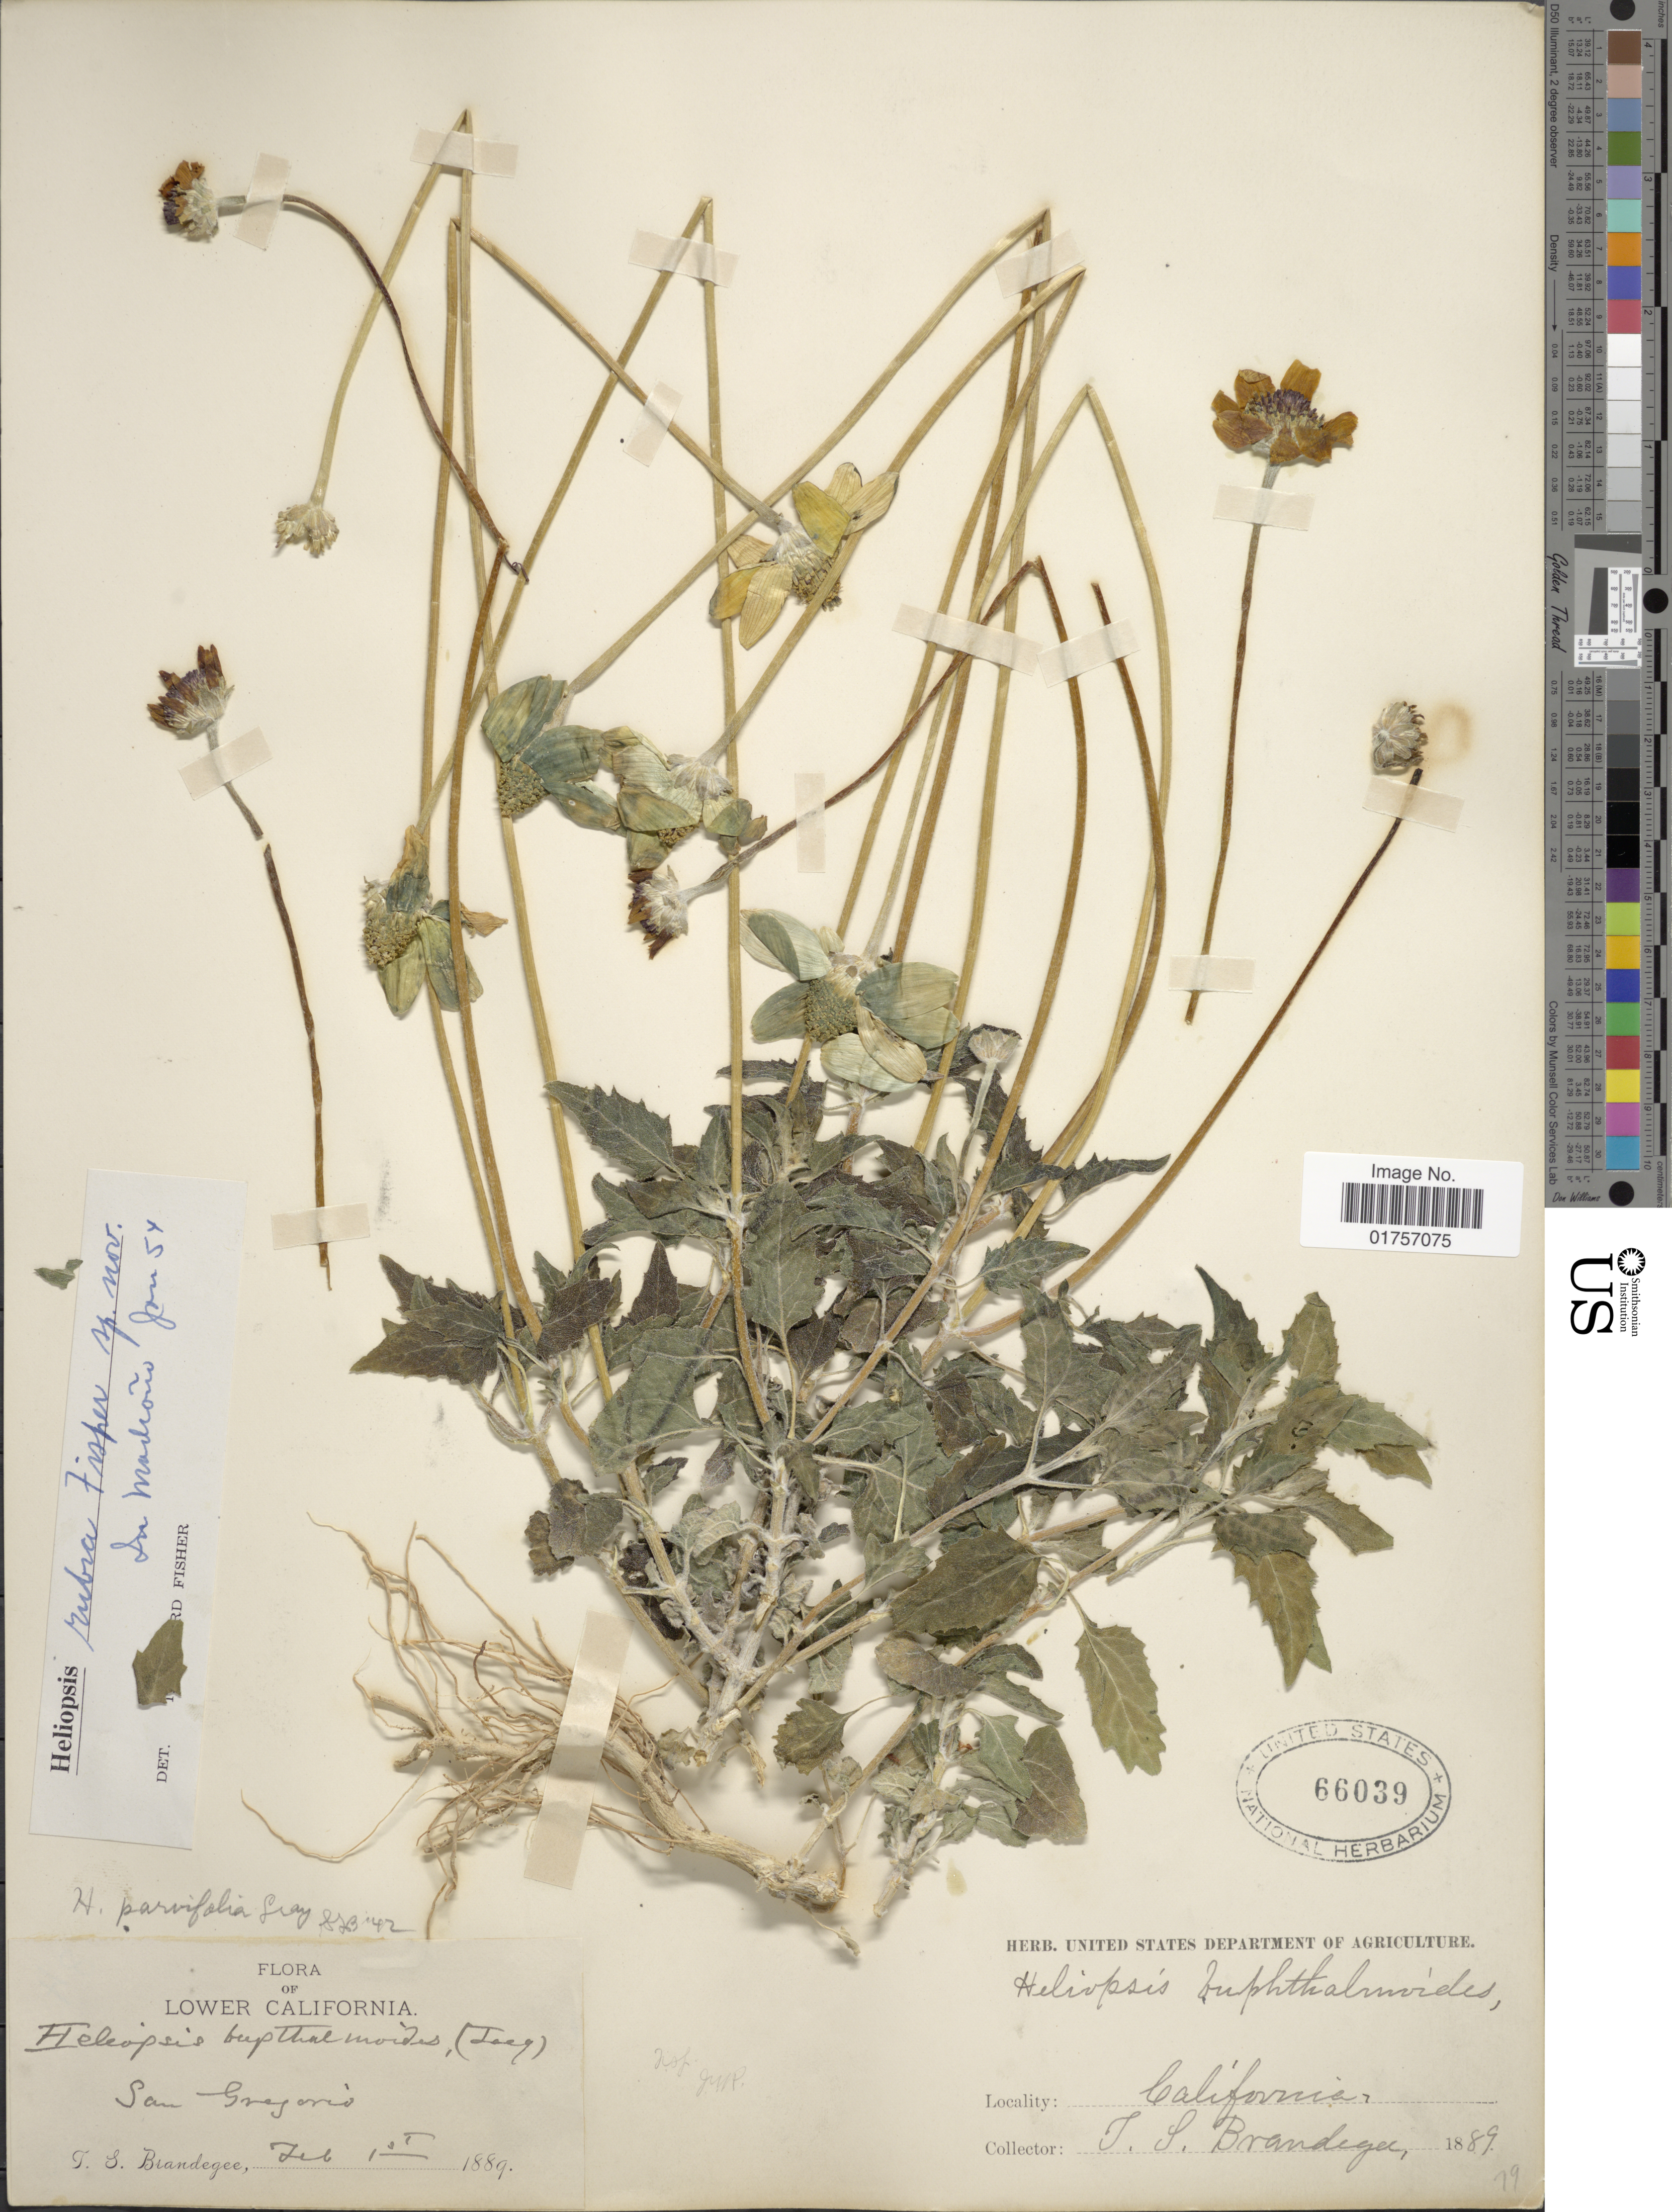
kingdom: Plantae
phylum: Tracheophyta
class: Magnoliopsida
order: Asterales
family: Asteraceae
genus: Heliopsis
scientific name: Heliopsis rubra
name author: T.R. Fisher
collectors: T. S. Brandegee (herbarium)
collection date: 1889-02-01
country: Mexico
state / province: Baja California Sur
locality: Lower California. San Gregorio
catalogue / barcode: US 66039